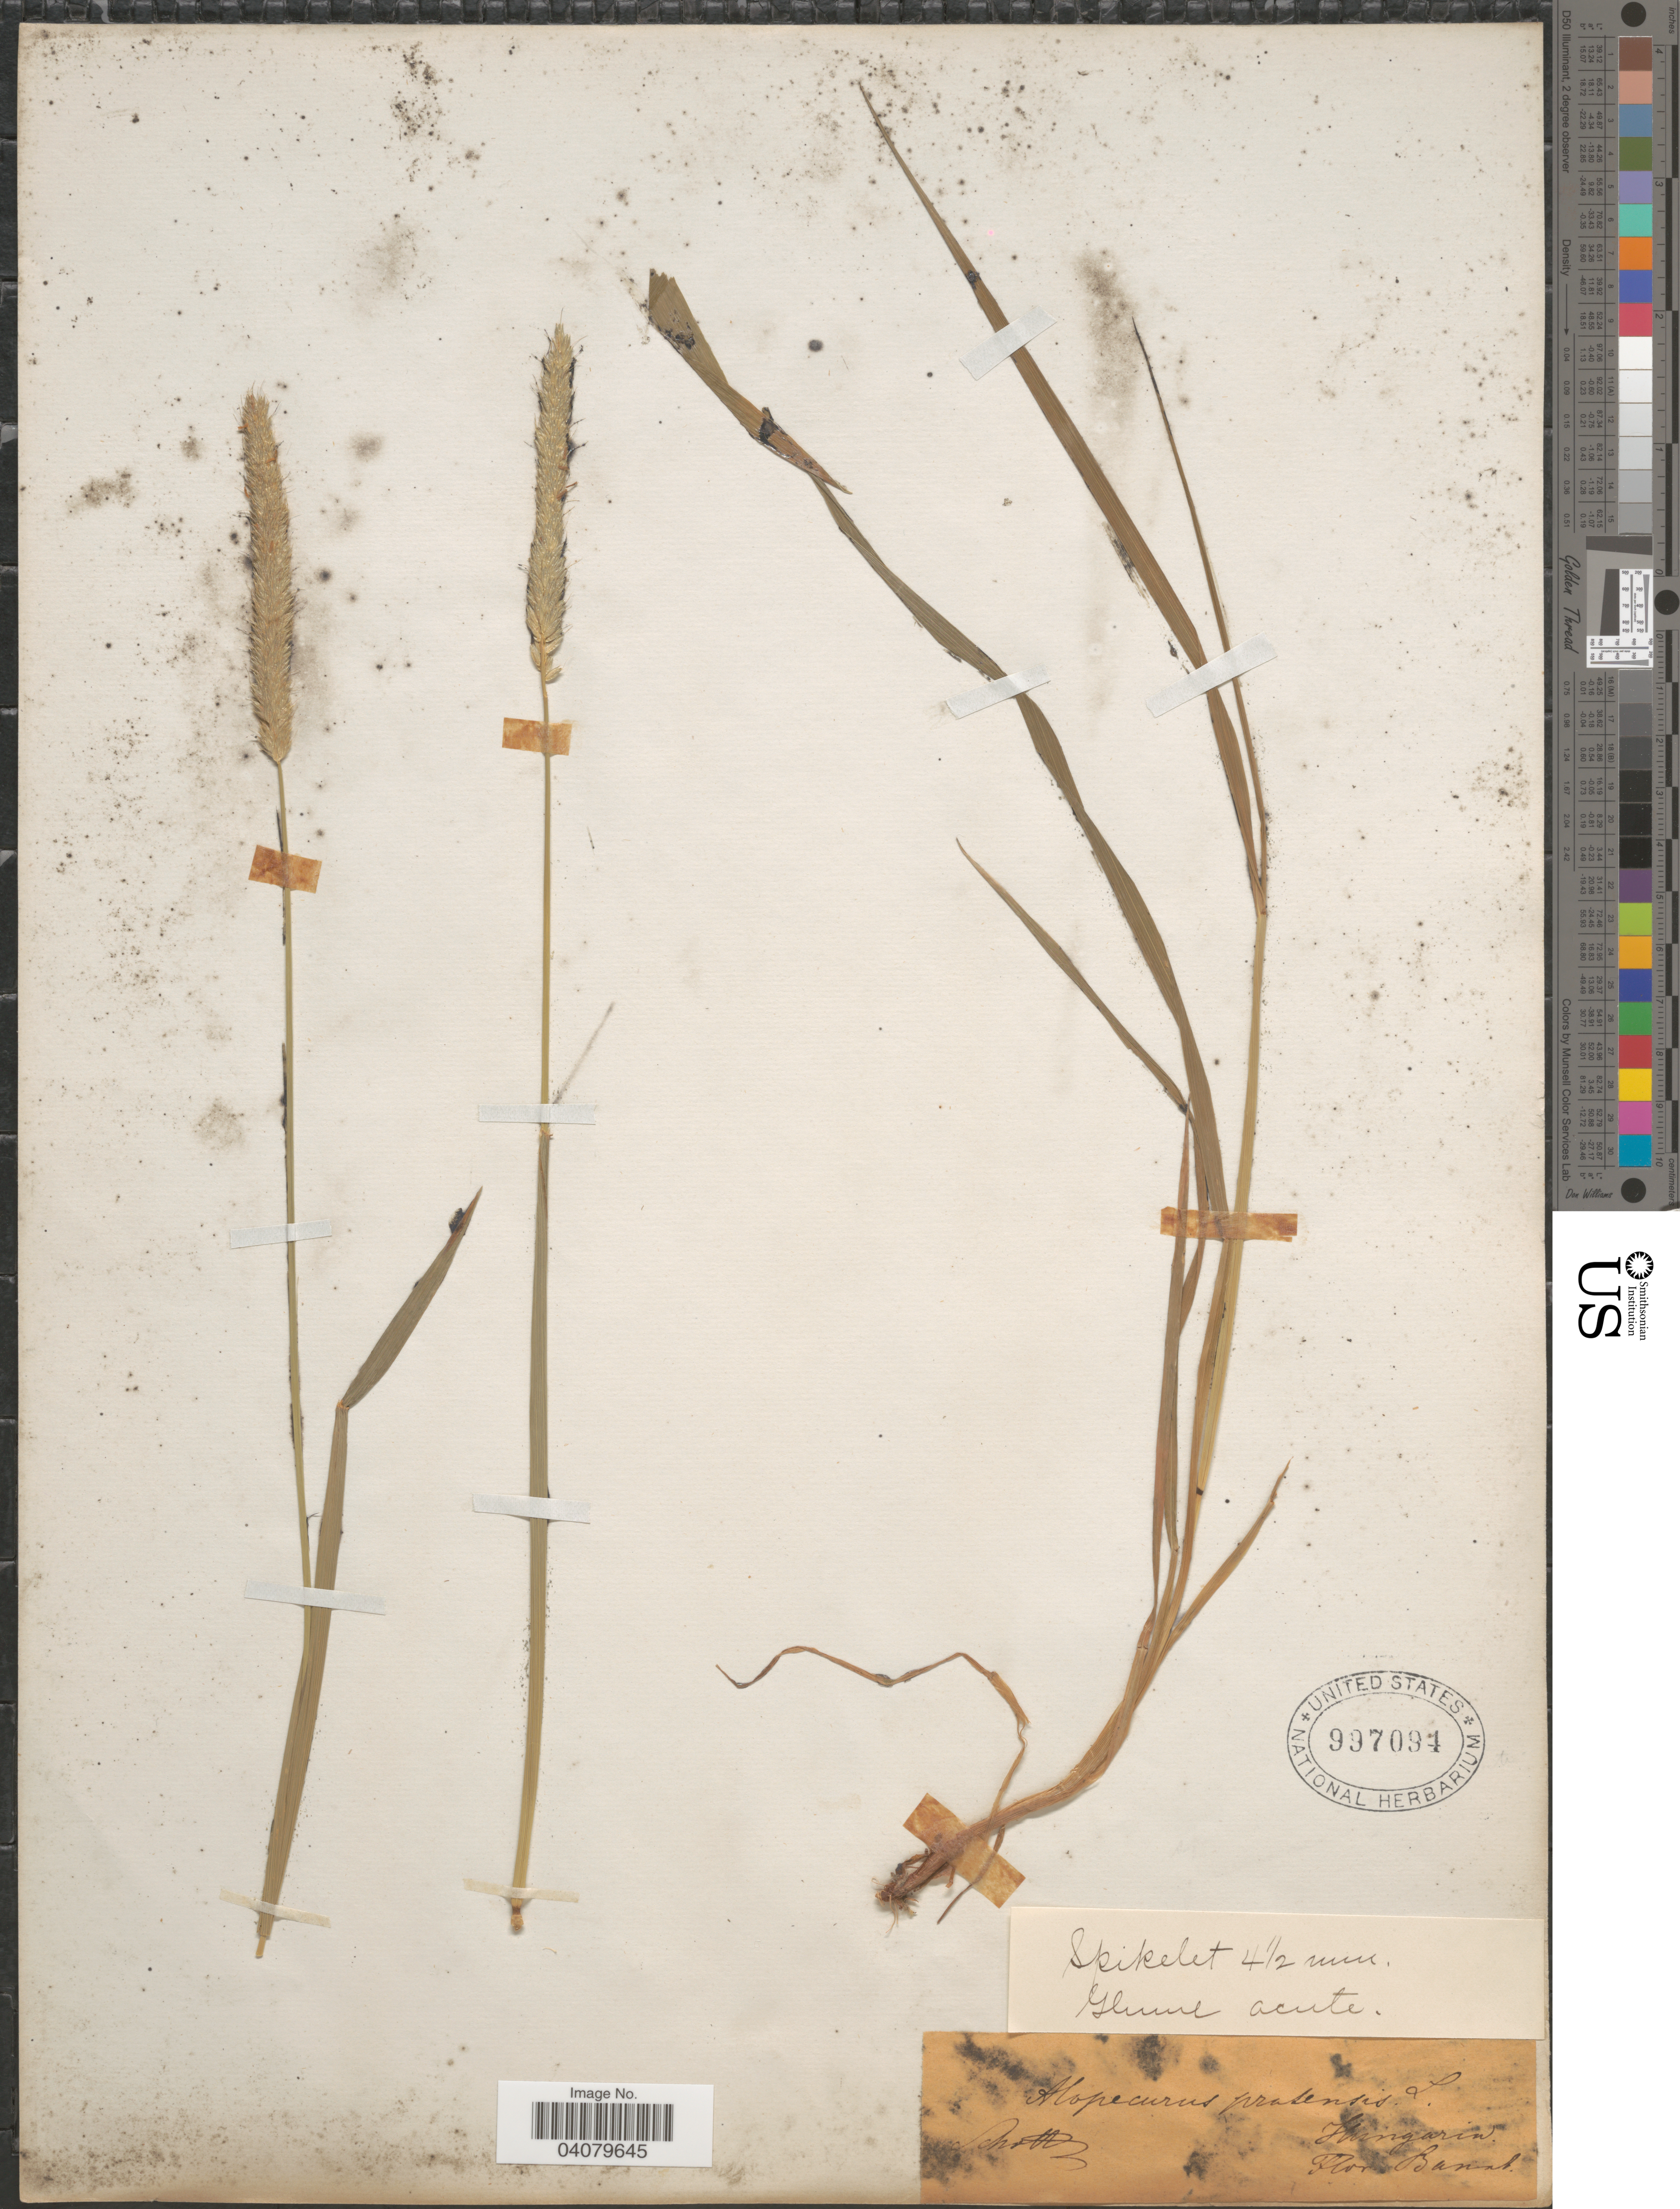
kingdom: Plantae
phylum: Tracheophyta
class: Liliopsida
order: Poales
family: Poaceae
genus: Alopecurus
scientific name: Alopecurus pratensis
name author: L.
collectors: -. Schottz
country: Hungary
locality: Prov. Banat.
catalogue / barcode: US 997094